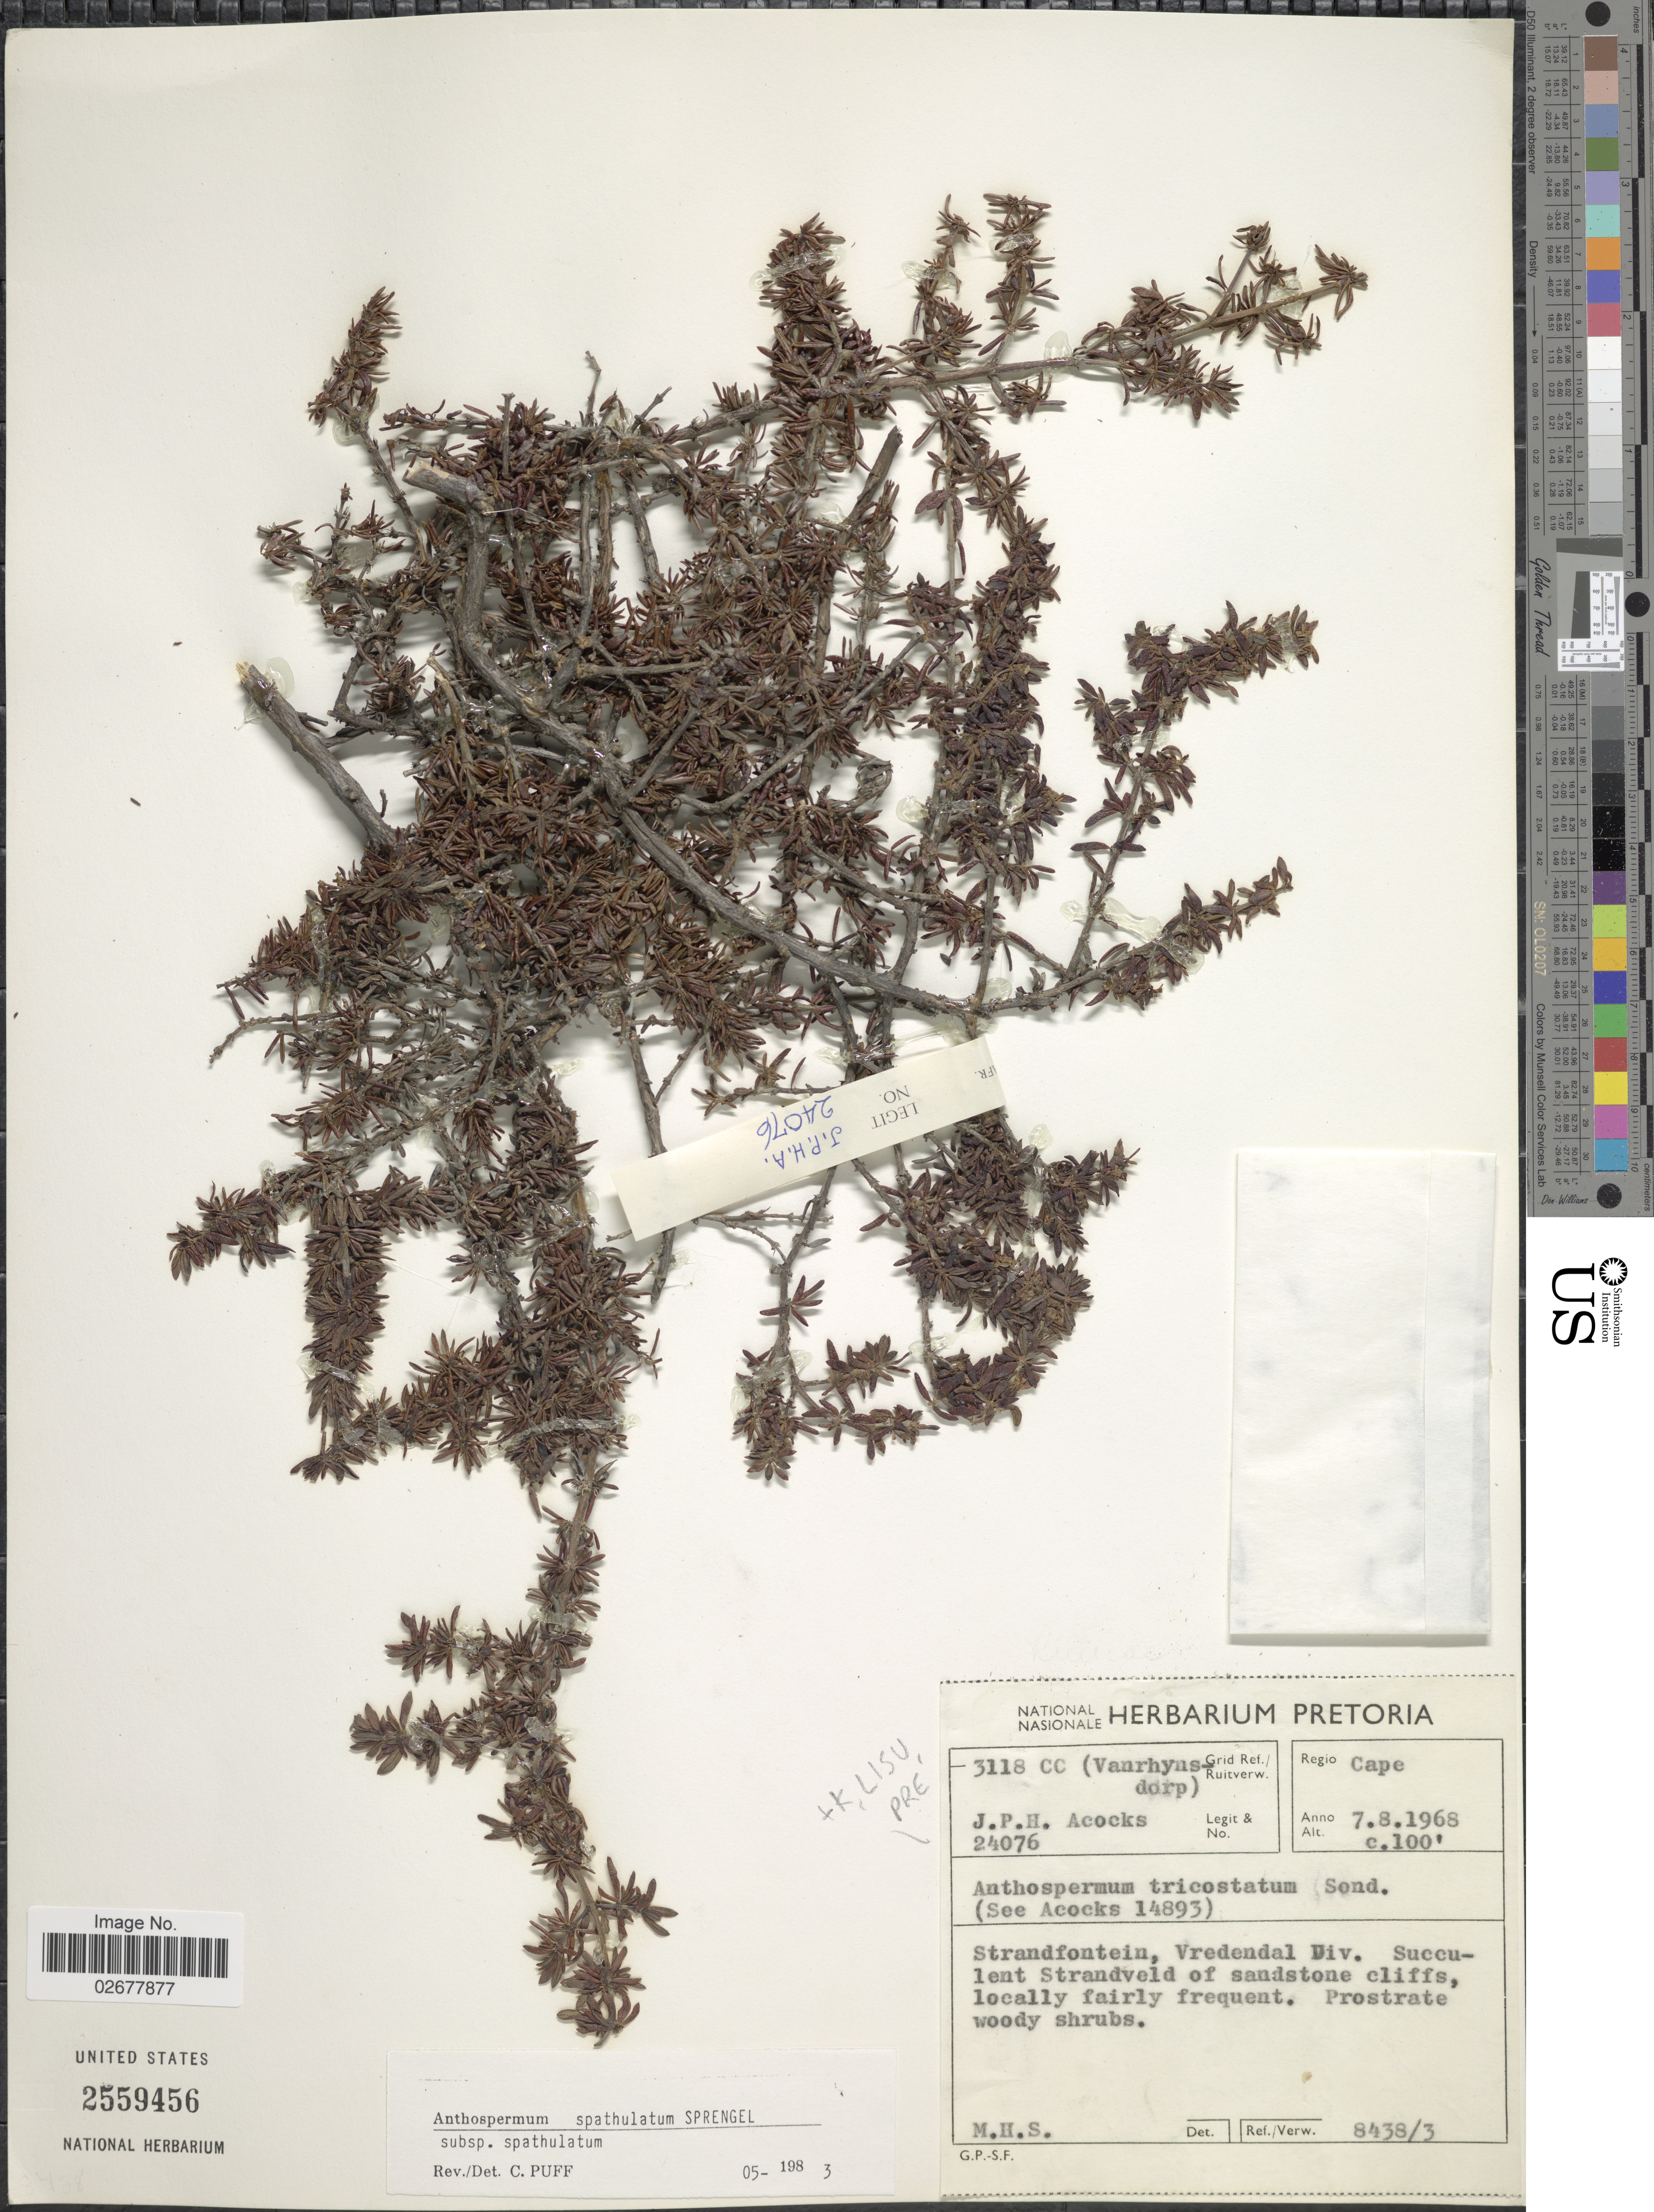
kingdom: Plantae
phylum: Tracheophyta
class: Magnoliopsida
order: Gentianales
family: Rubiaceae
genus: Anthospermum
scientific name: Anthospermum spathulatum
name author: Spreng.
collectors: J. P. Acocks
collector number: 24076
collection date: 1968-08-07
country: South Africa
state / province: Western Cape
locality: Regio Cape, Strandfontein, Vredendal Div. Succulent Strandveld of sandstone cliffs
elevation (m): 30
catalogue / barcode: US 2559456